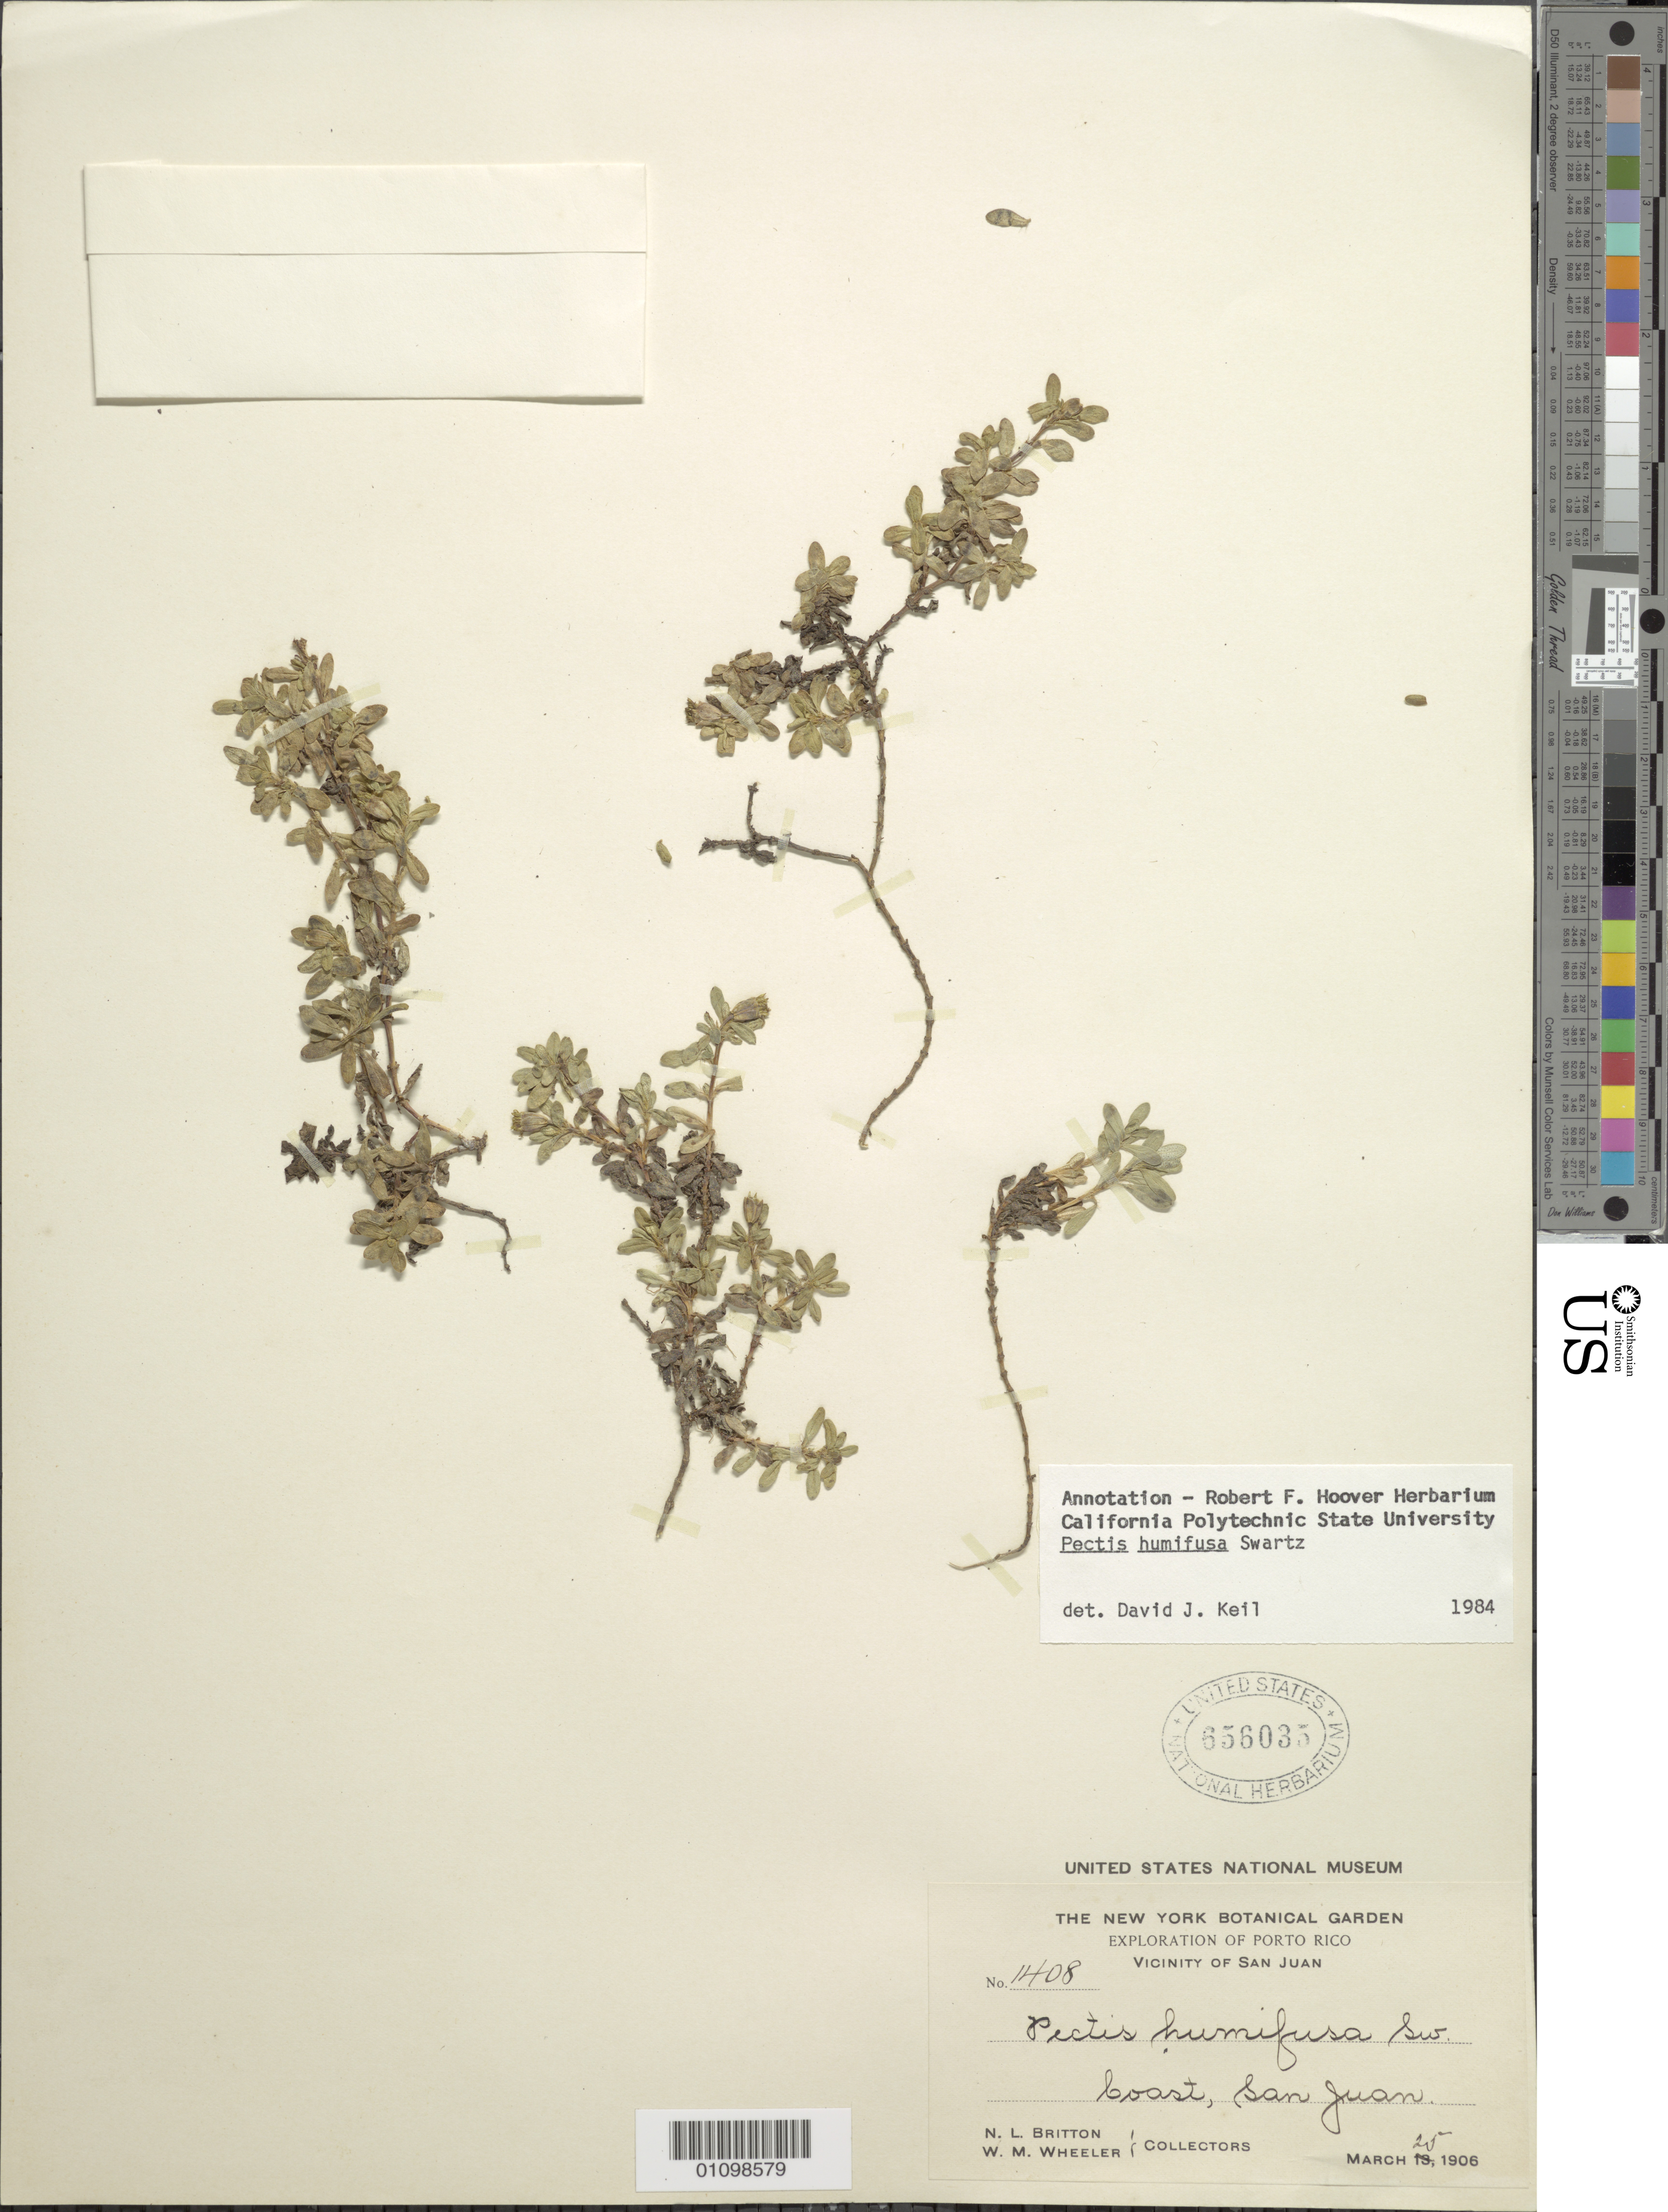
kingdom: Plantae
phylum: Tracheophyta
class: Magnoliopsida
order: Asterales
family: Asteraceae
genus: Pectis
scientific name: Pectis humifusa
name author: Sw.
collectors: N. Britton & W. Wheeler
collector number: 1408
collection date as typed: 25 Mar 1906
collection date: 1906-03-25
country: Puerto Rico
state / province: San Juan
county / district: Juana Diaz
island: Puerto Rico I.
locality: loast, San Juan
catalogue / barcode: US 656035